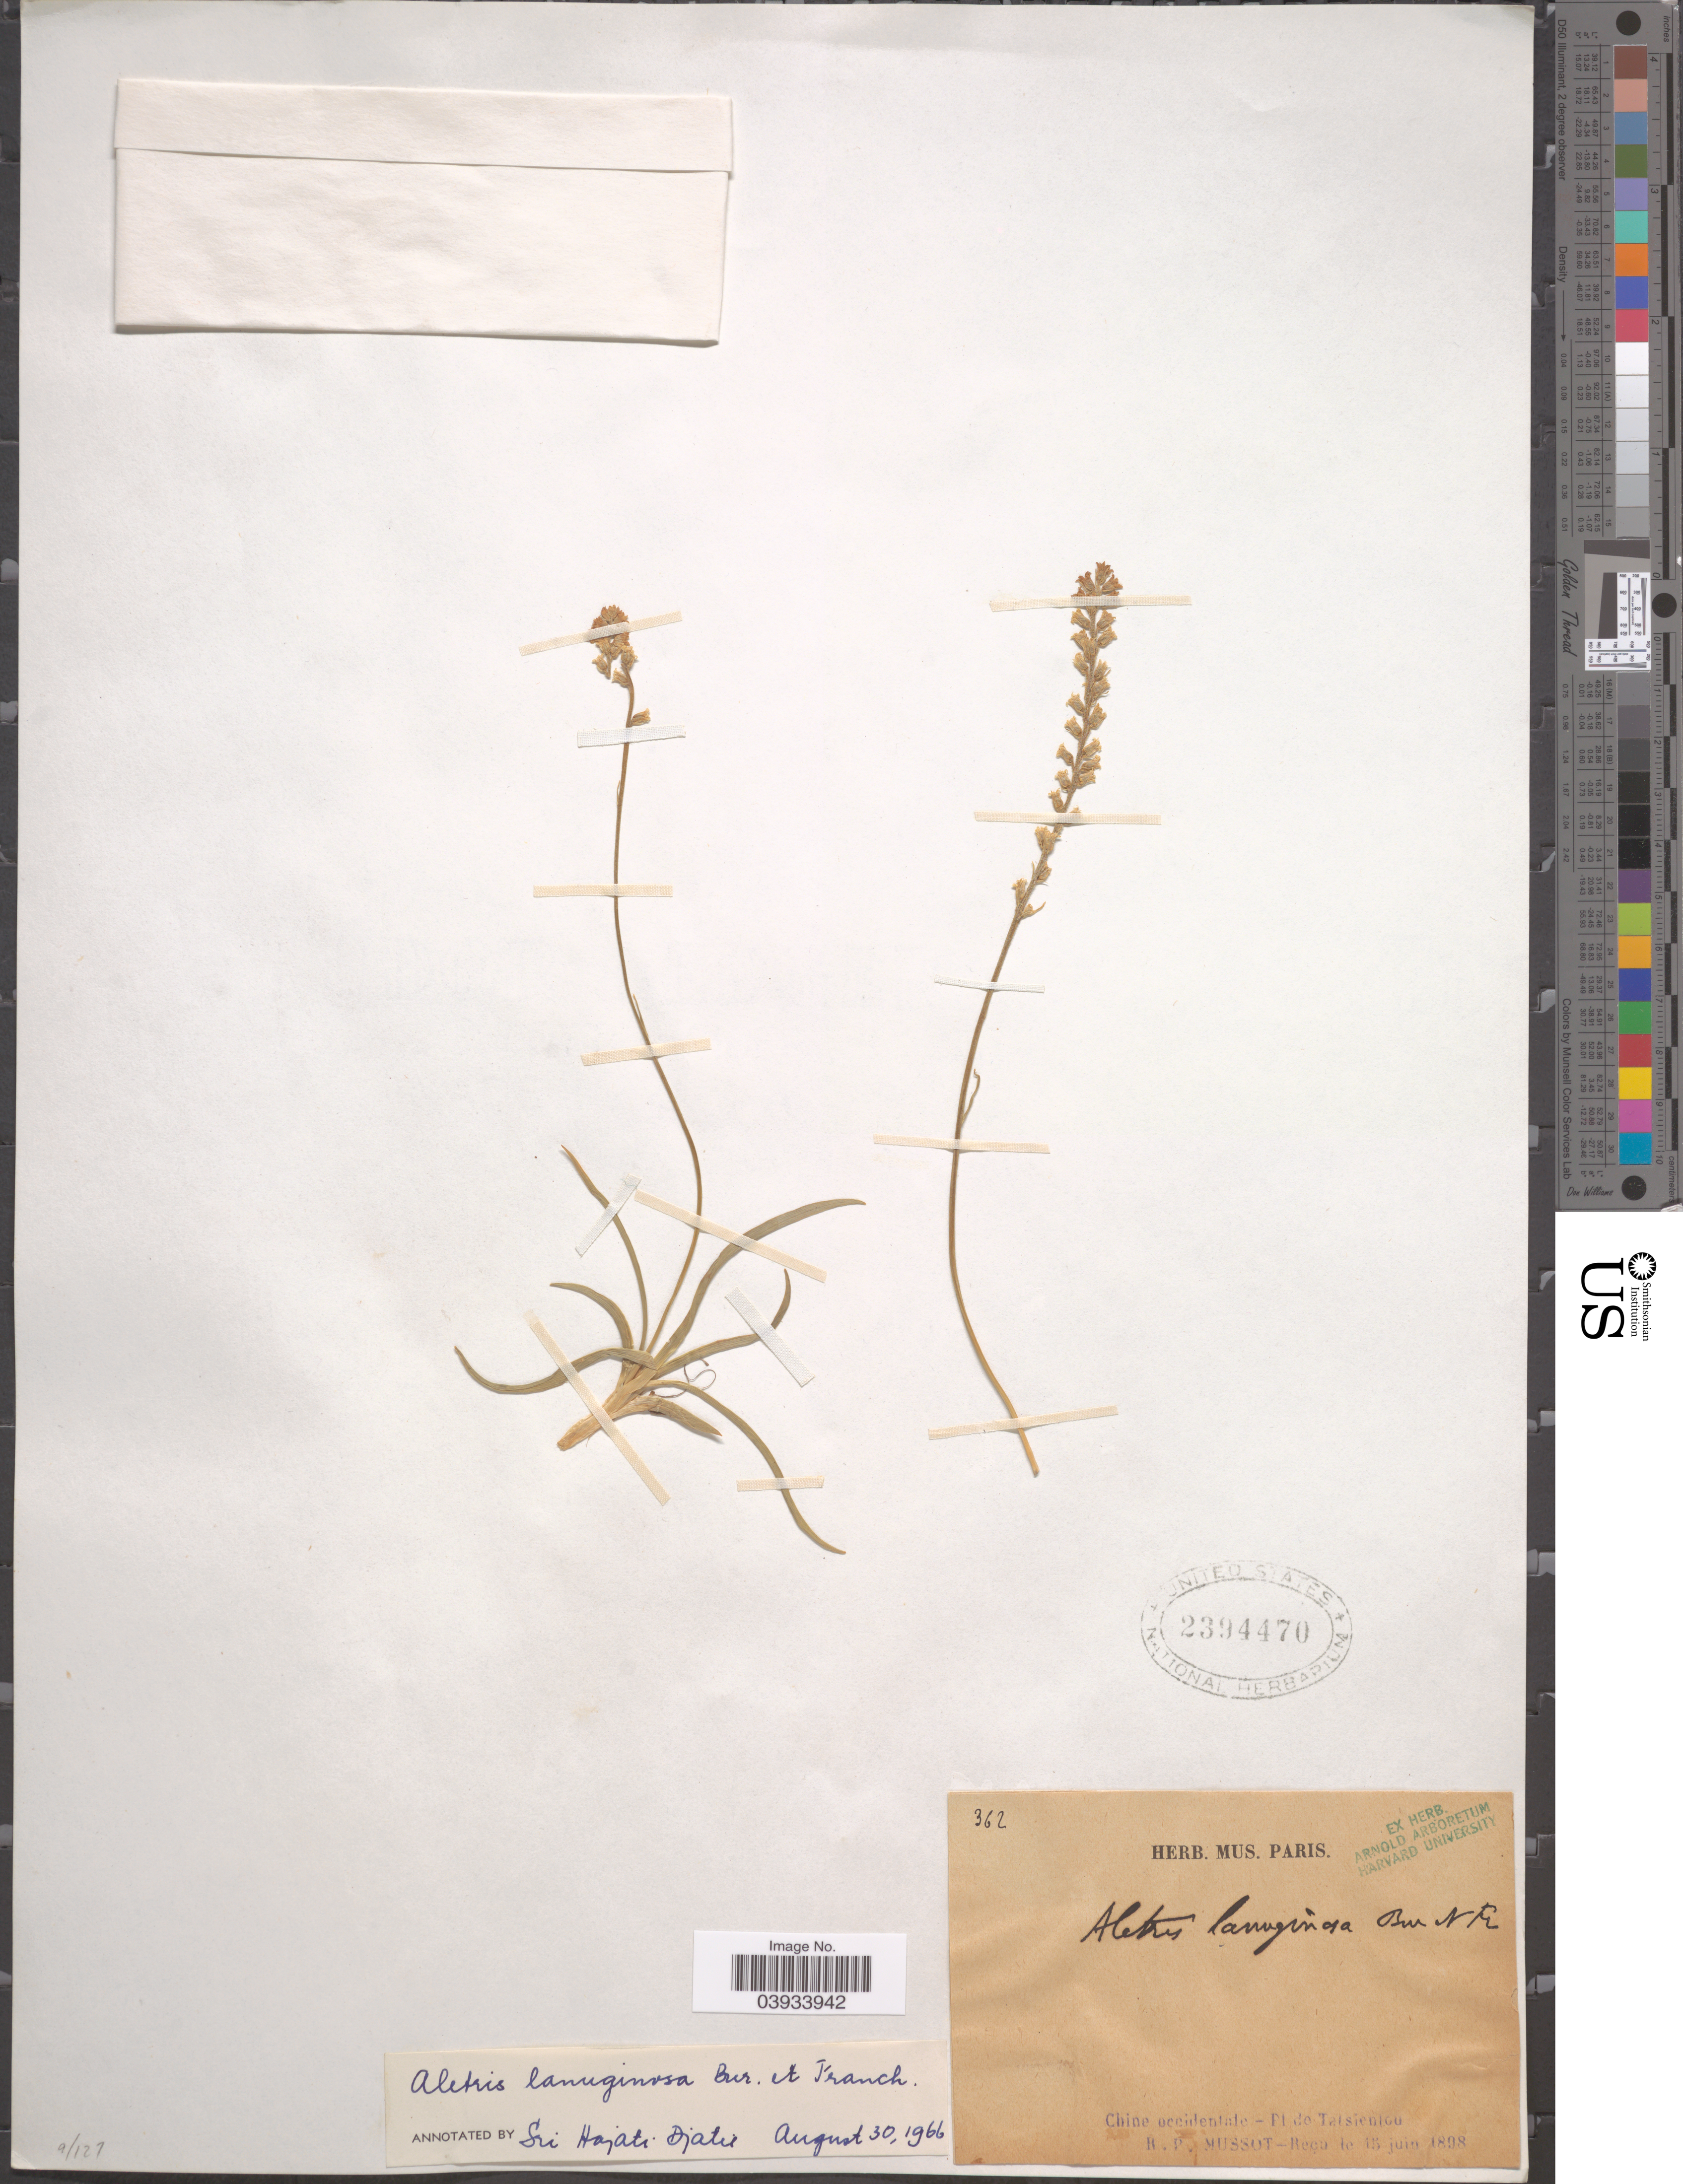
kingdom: Plantae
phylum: Tracheophyta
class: Liliopsida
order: Dioscoreales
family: Nartheciaceae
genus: Aletris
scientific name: Aletris lanuginosa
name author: Bureau & Franch.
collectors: R. Mussot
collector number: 362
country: China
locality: Chine occidentale, Tatsientou.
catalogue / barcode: US 2394470